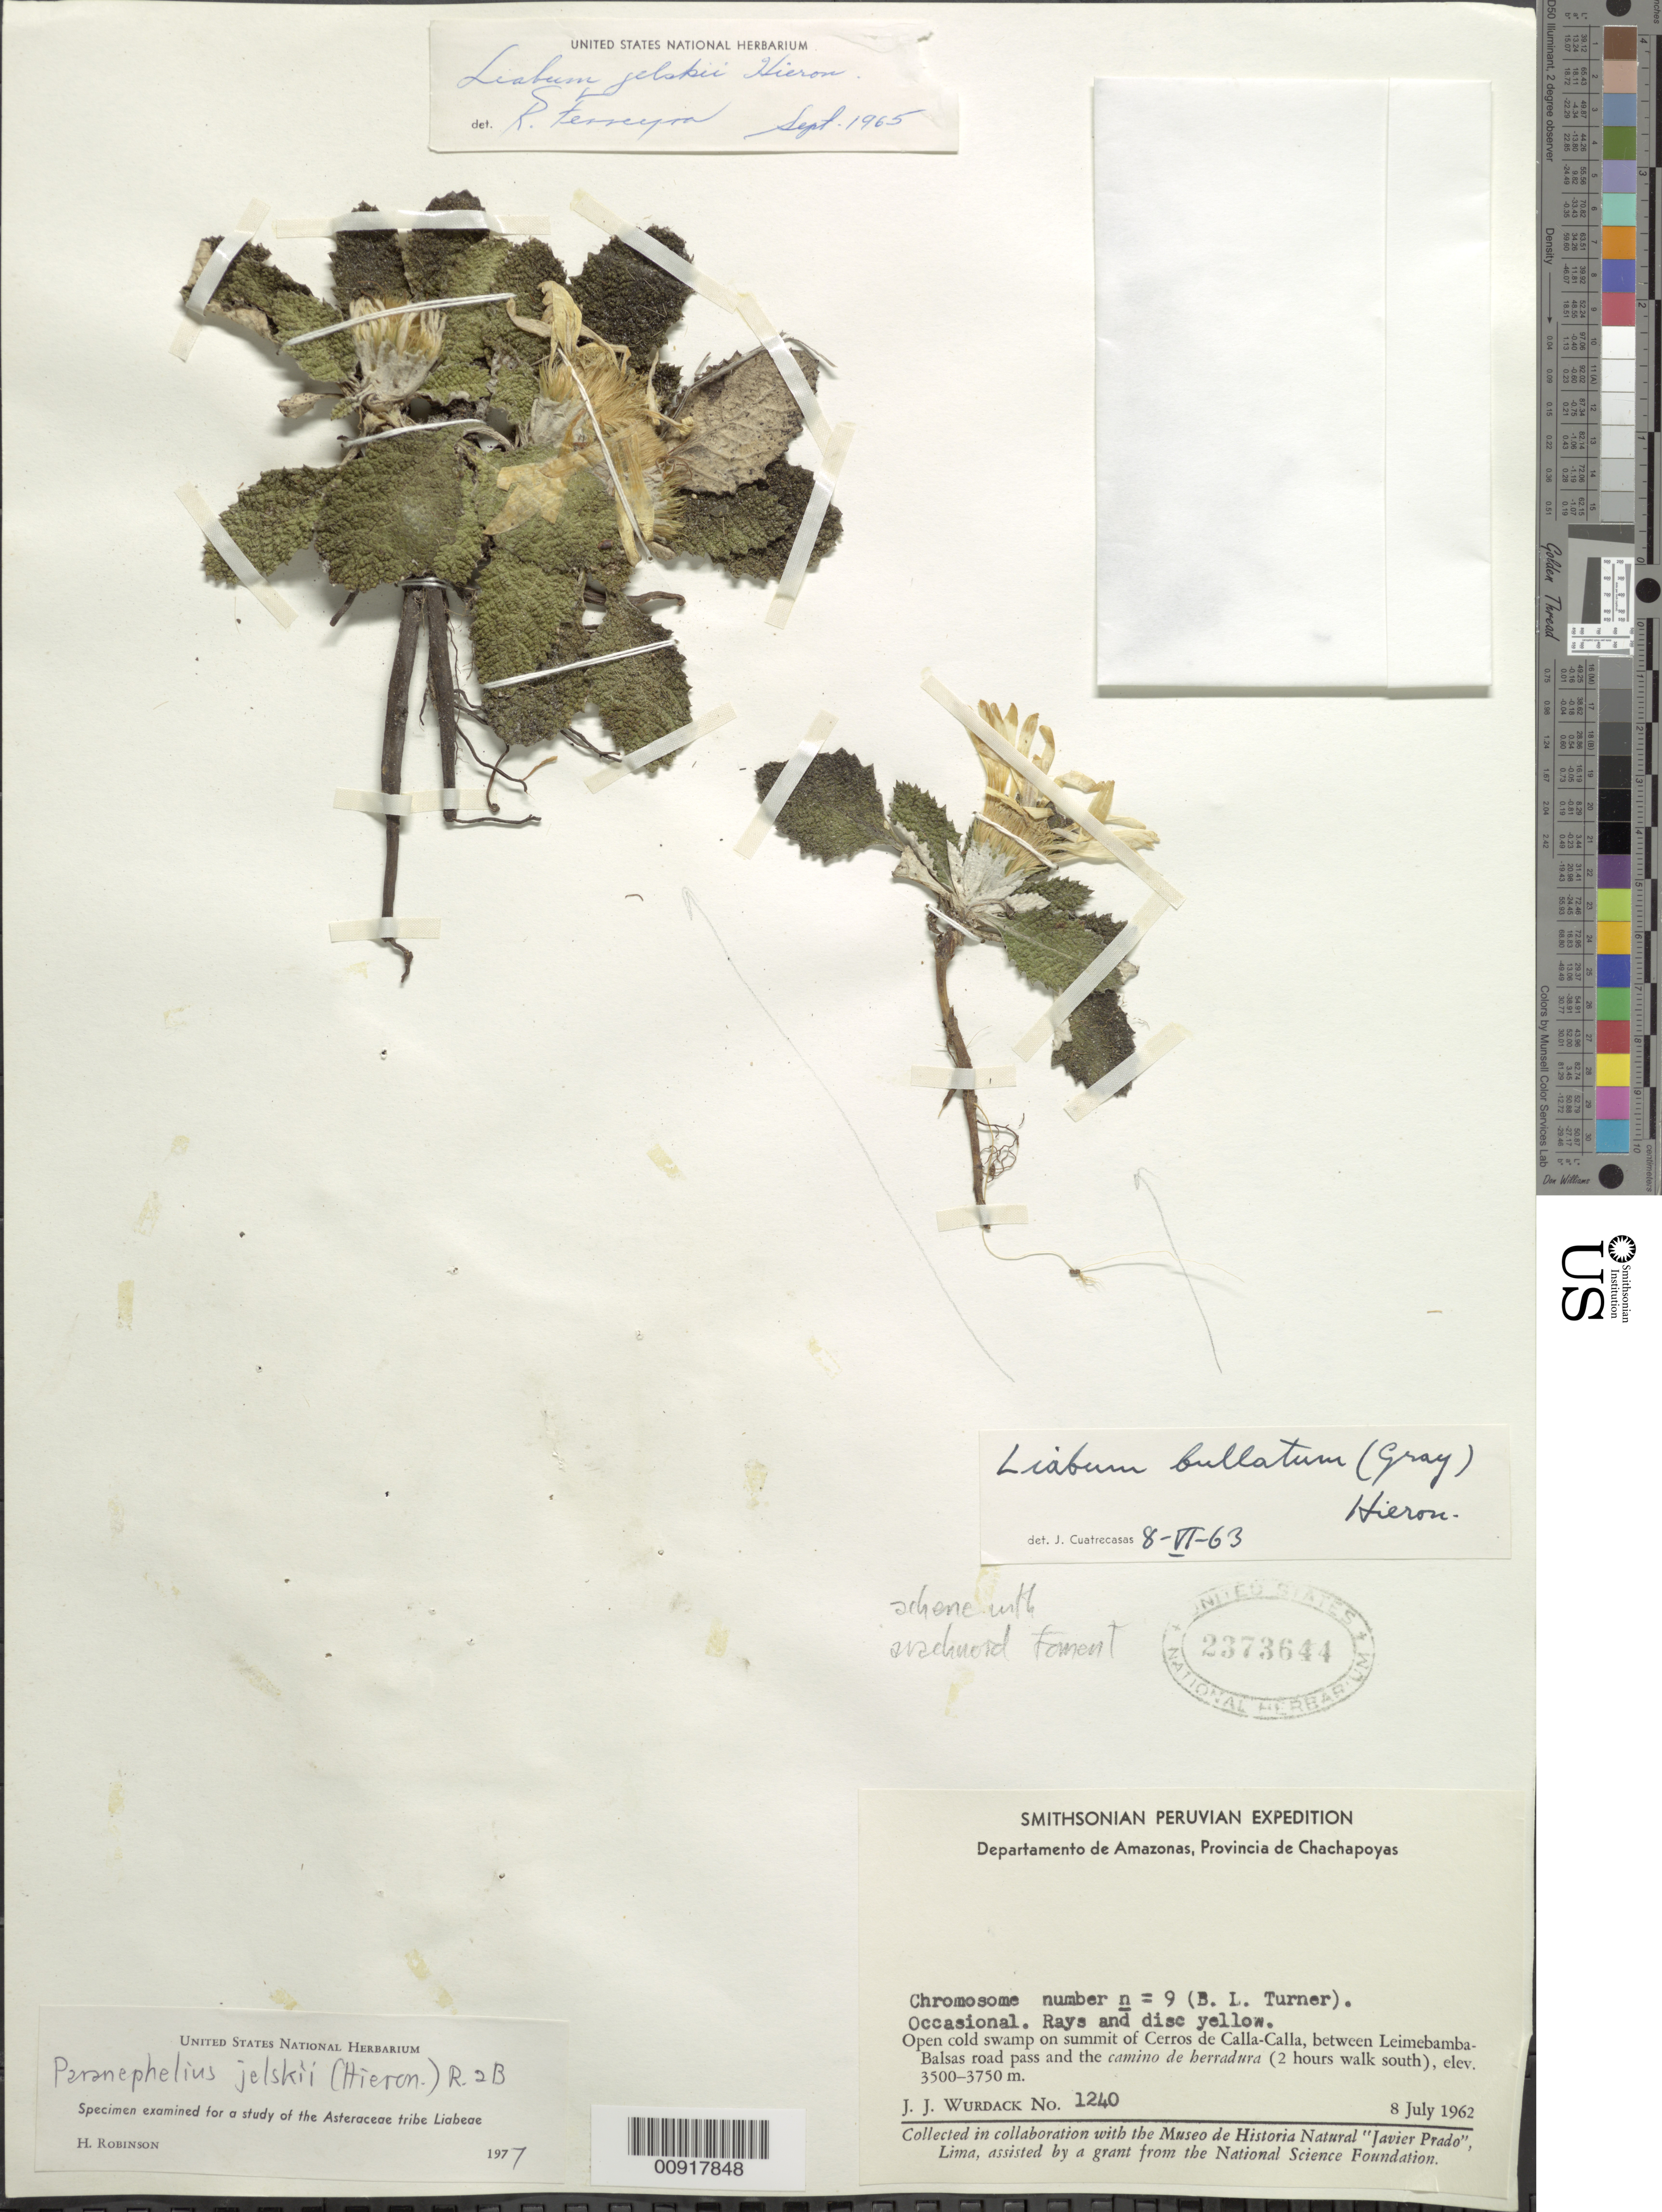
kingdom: Plantae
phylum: Tracheophyta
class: Magnoliopsida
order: Asterales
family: Asteraceae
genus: Paranephelius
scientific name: Paranephelius jelskii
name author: (Hieron.) H. Rob. & Brettell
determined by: Robinson, Harold E., (US)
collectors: J. J. Wurdack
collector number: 1240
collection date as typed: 8 July 1962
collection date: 1962-07-08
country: Peru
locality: Prov. Chachapoyas, Dpto. Amazonas, Cerros de Calla-Calla, between Leimebamba-Balsas road pass and the camino de Herradura (2 hours walk S)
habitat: Open cold swamp on summit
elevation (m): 3500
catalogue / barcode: US 2373644